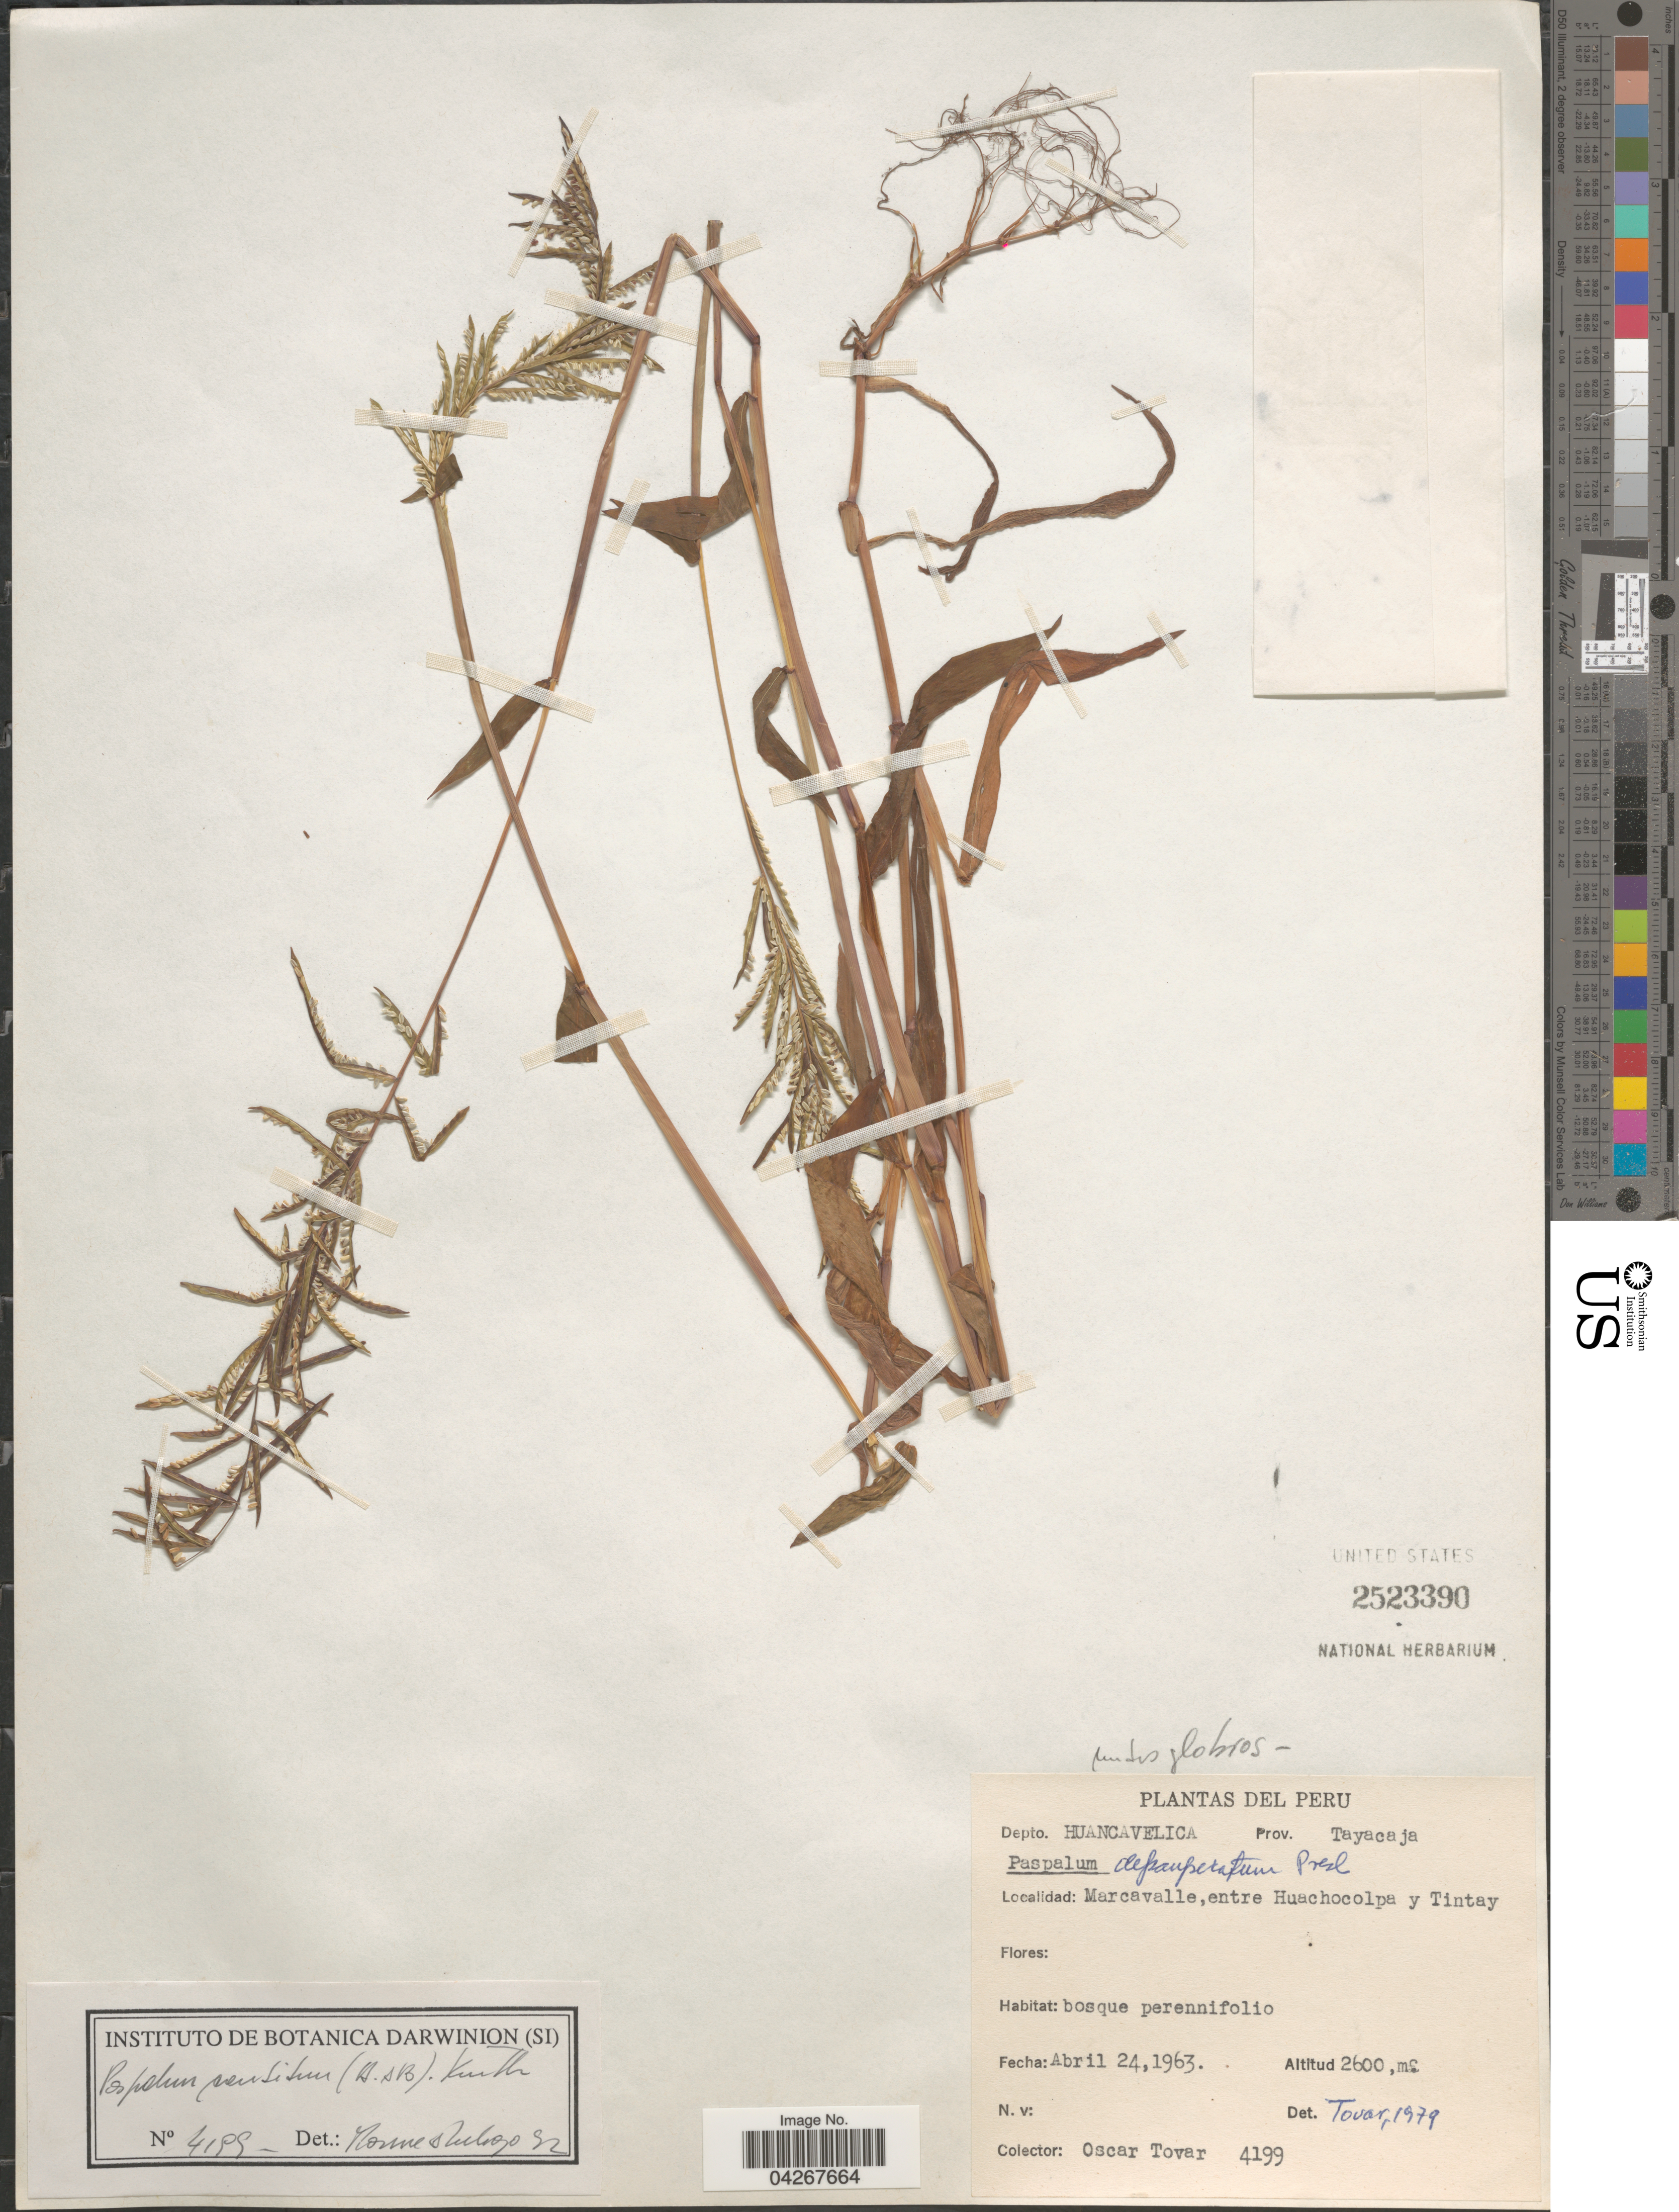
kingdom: Plantae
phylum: Tracheophyta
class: Liliopsida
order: Poales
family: Poaceae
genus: Paspalum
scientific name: Paspalum candidum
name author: (Humb. & Bonpl. ex Fleugge) Kunth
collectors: Ó. Tovar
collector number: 41999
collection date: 1963-04-24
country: Peru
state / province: Huancavelica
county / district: Tayacaja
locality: Depto. Huancavelica. Prov. Tayacaja. Marcavalle, entre Huachocolpa y Tintay.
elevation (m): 2600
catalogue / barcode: US 2523390